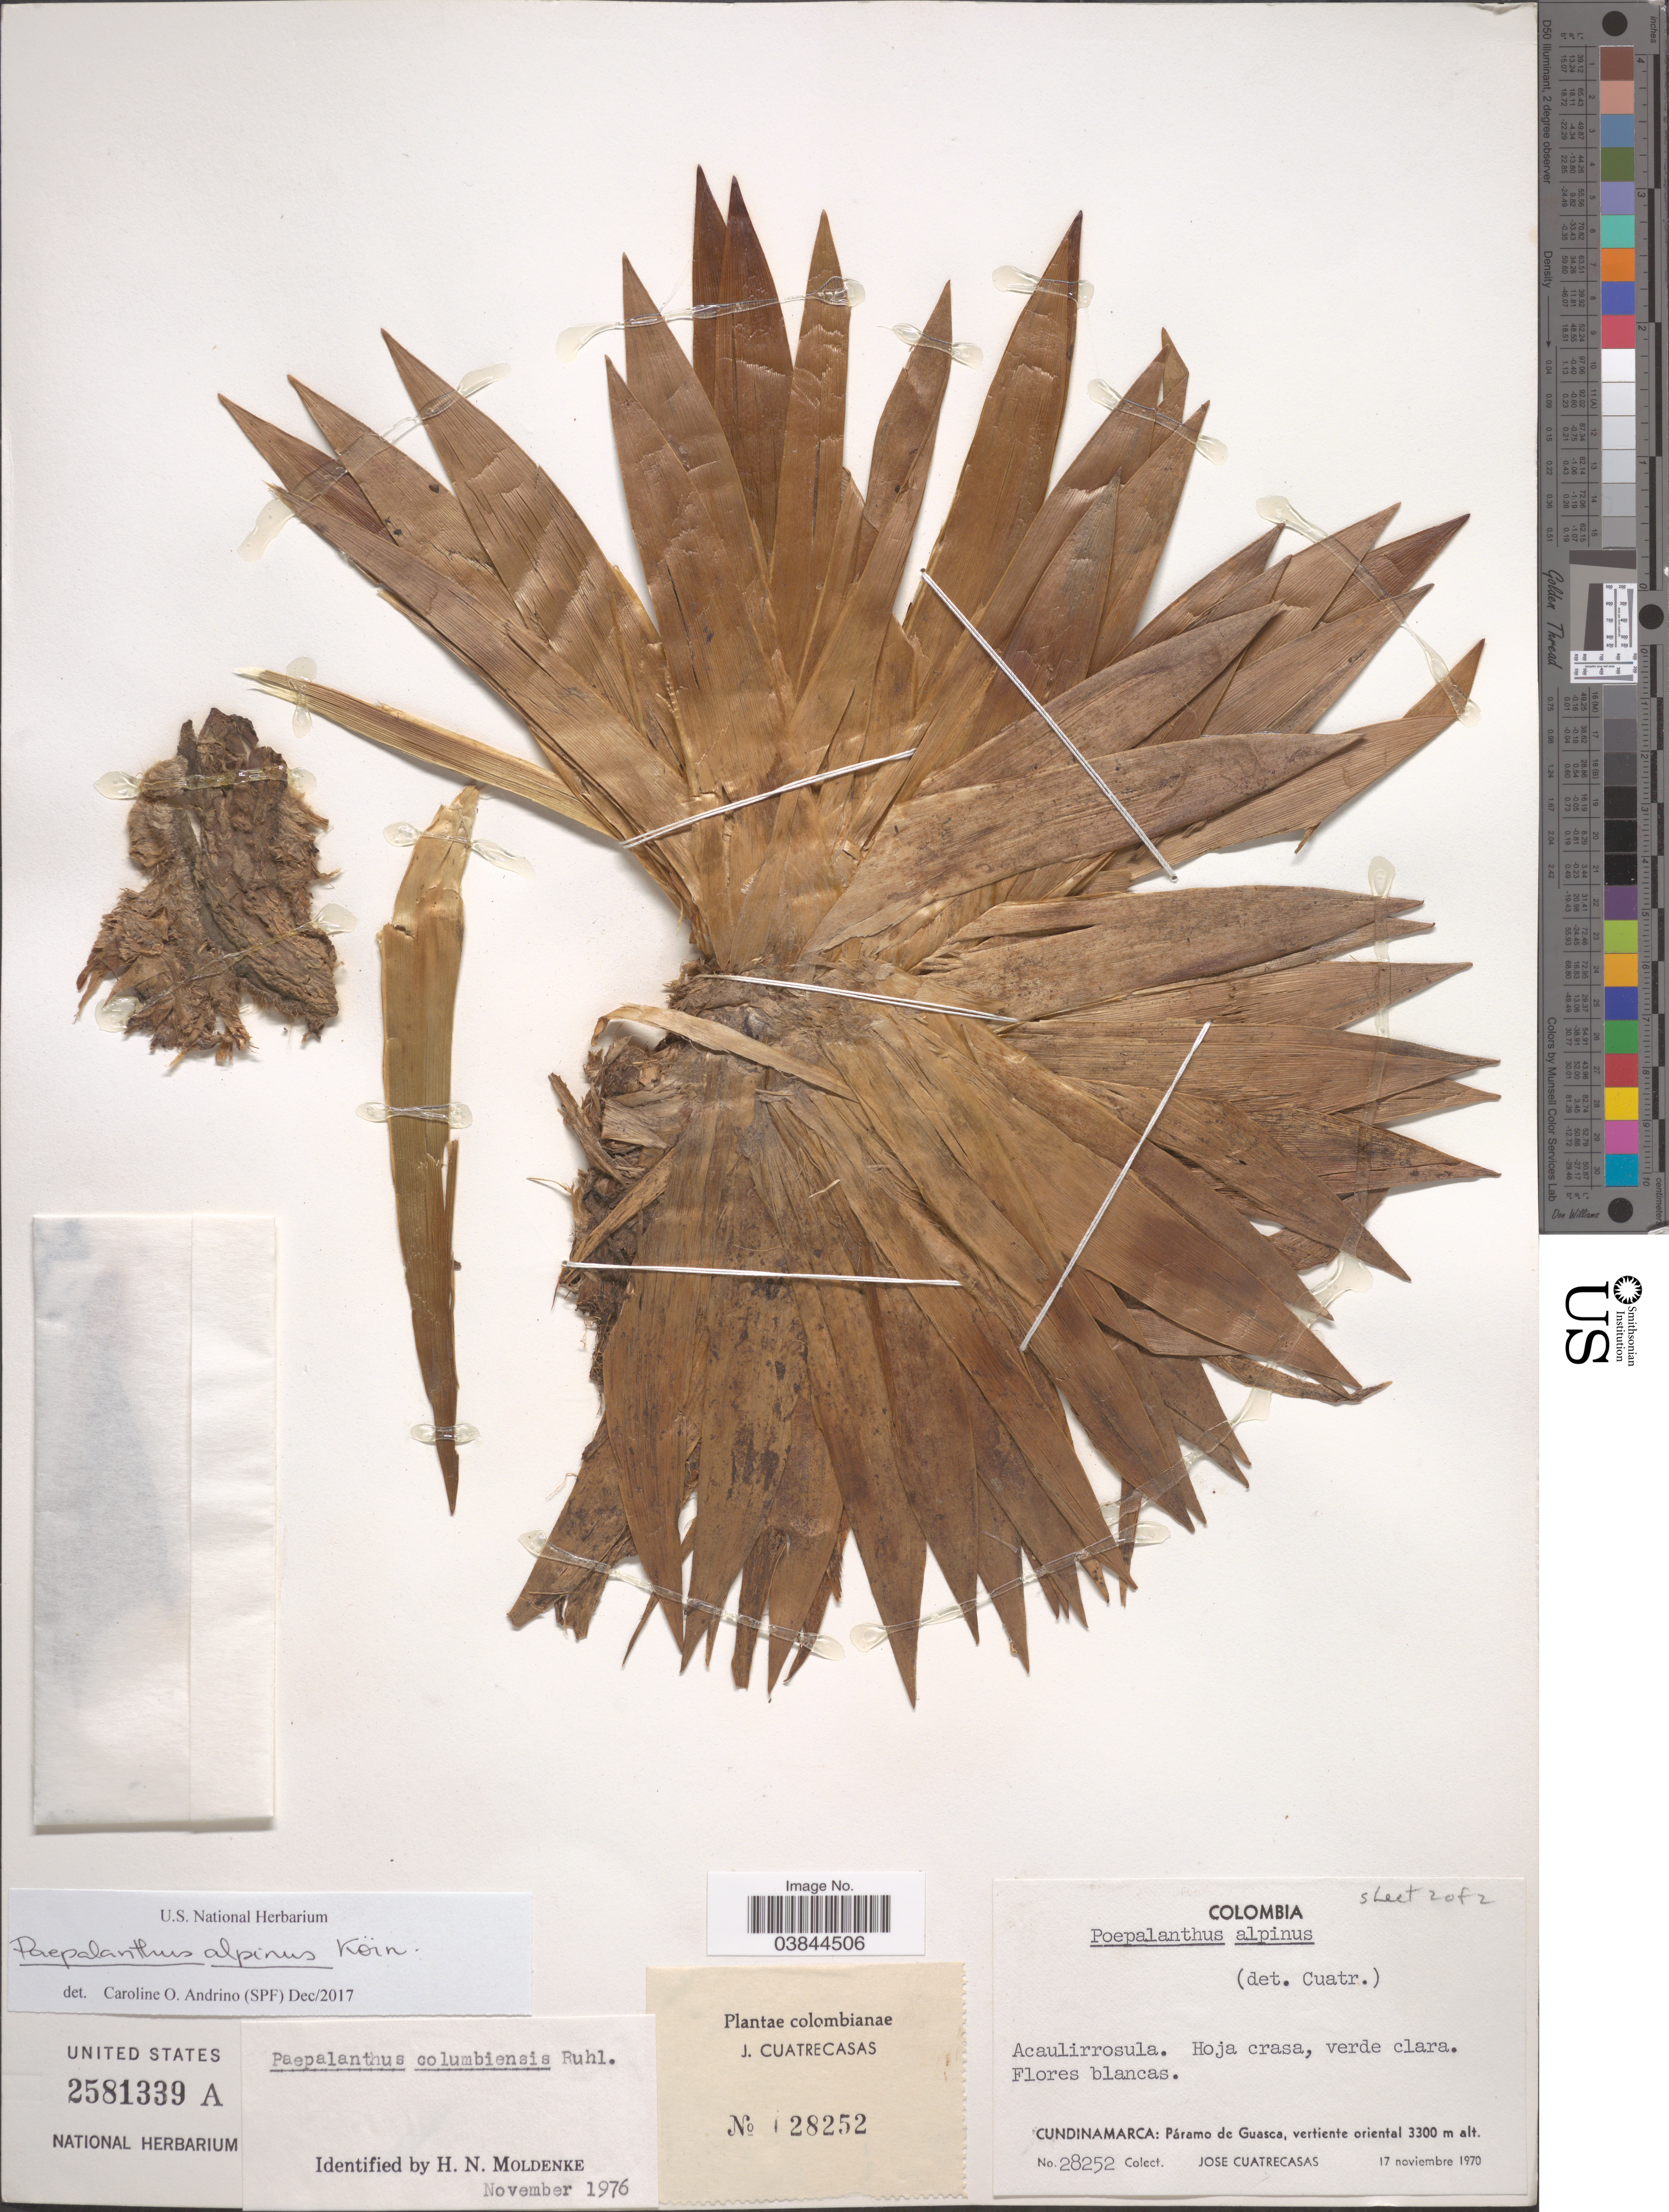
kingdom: Plantae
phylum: Tracheophyta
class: Liliopsida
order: Poales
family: Eriocaulaceae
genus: Paepalanthus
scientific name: Paepalanthus alpinus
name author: Körn.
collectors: J. Cuatrecasas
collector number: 28252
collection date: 1970-11-17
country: Colombia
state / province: Cundinamarca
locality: Páramo de Guasca, vertiente oriental.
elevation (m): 3300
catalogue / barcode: US 2581339A